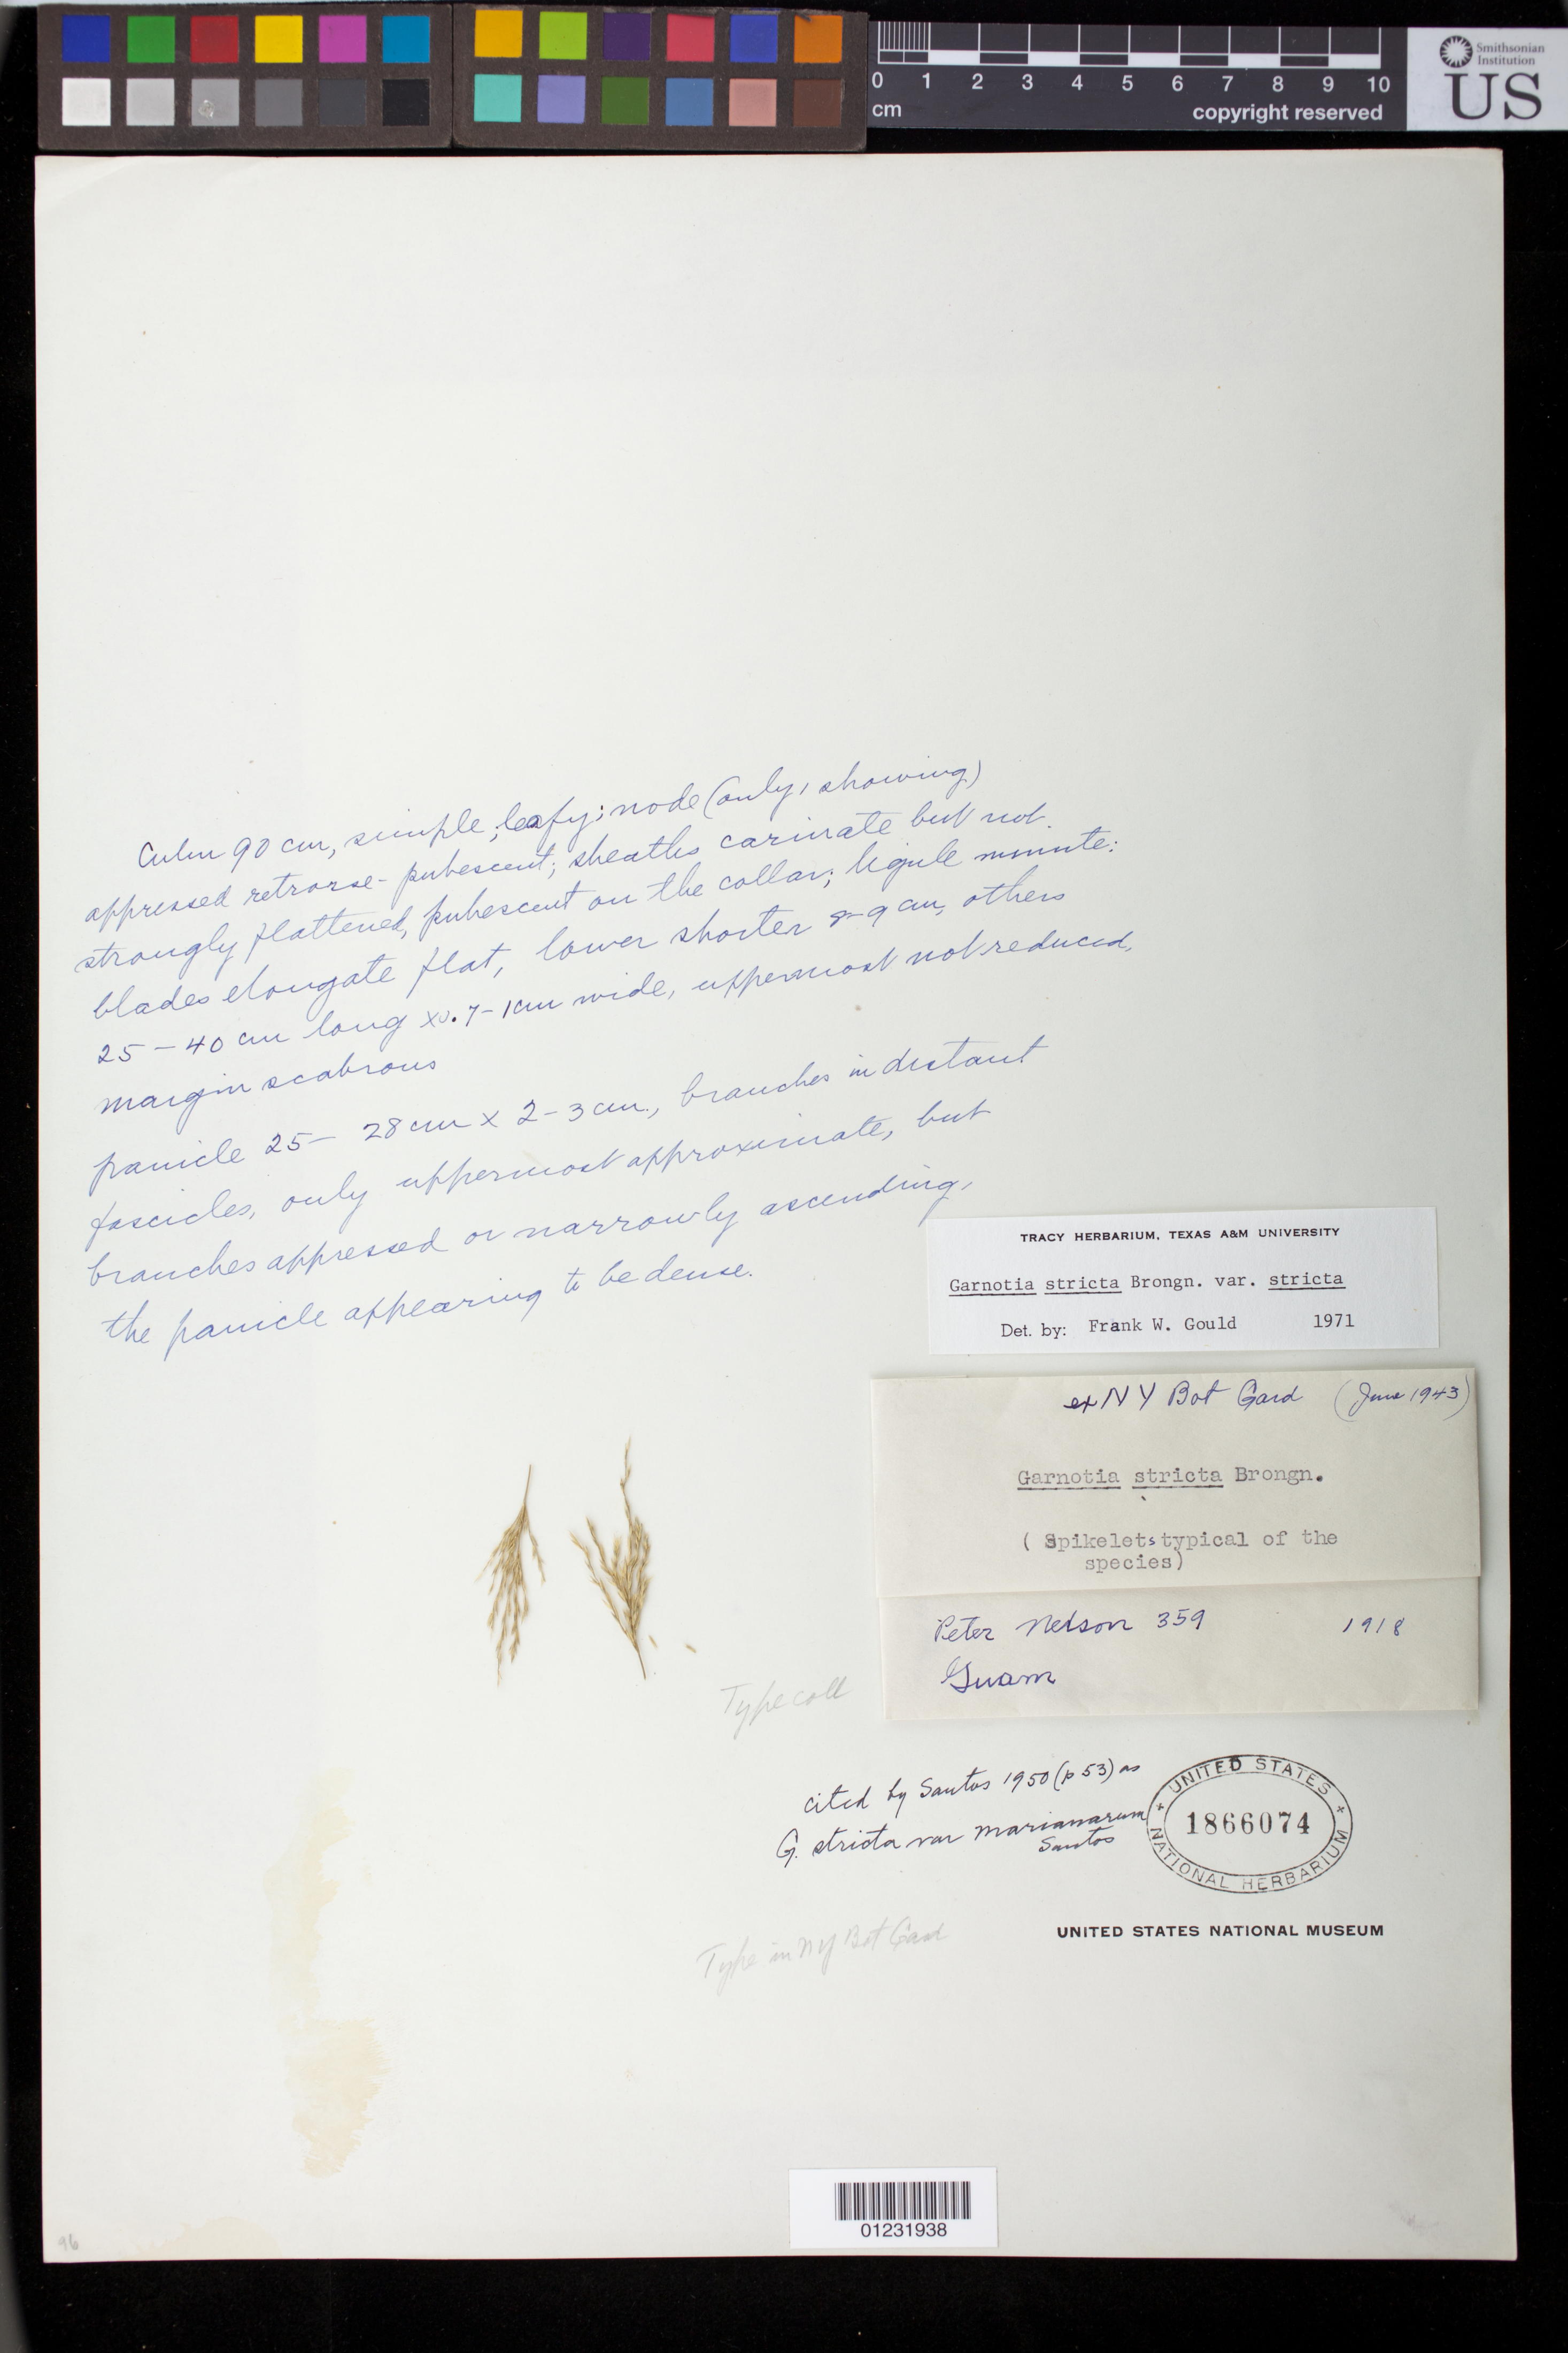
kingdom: Plantae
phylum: Tracheophyta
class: Liliopsida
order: Poales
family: Poaceae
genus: Garnotia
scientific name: Garnotia stricta var. marianum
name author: Santos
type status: Isotype Fragment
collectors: P. Nelson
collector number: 359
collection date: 1918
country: Guam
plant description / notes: Fragmentary material of type specimen ex NY Bot. Gard.; (spikelets typical of the species)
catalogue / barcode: US 1866074